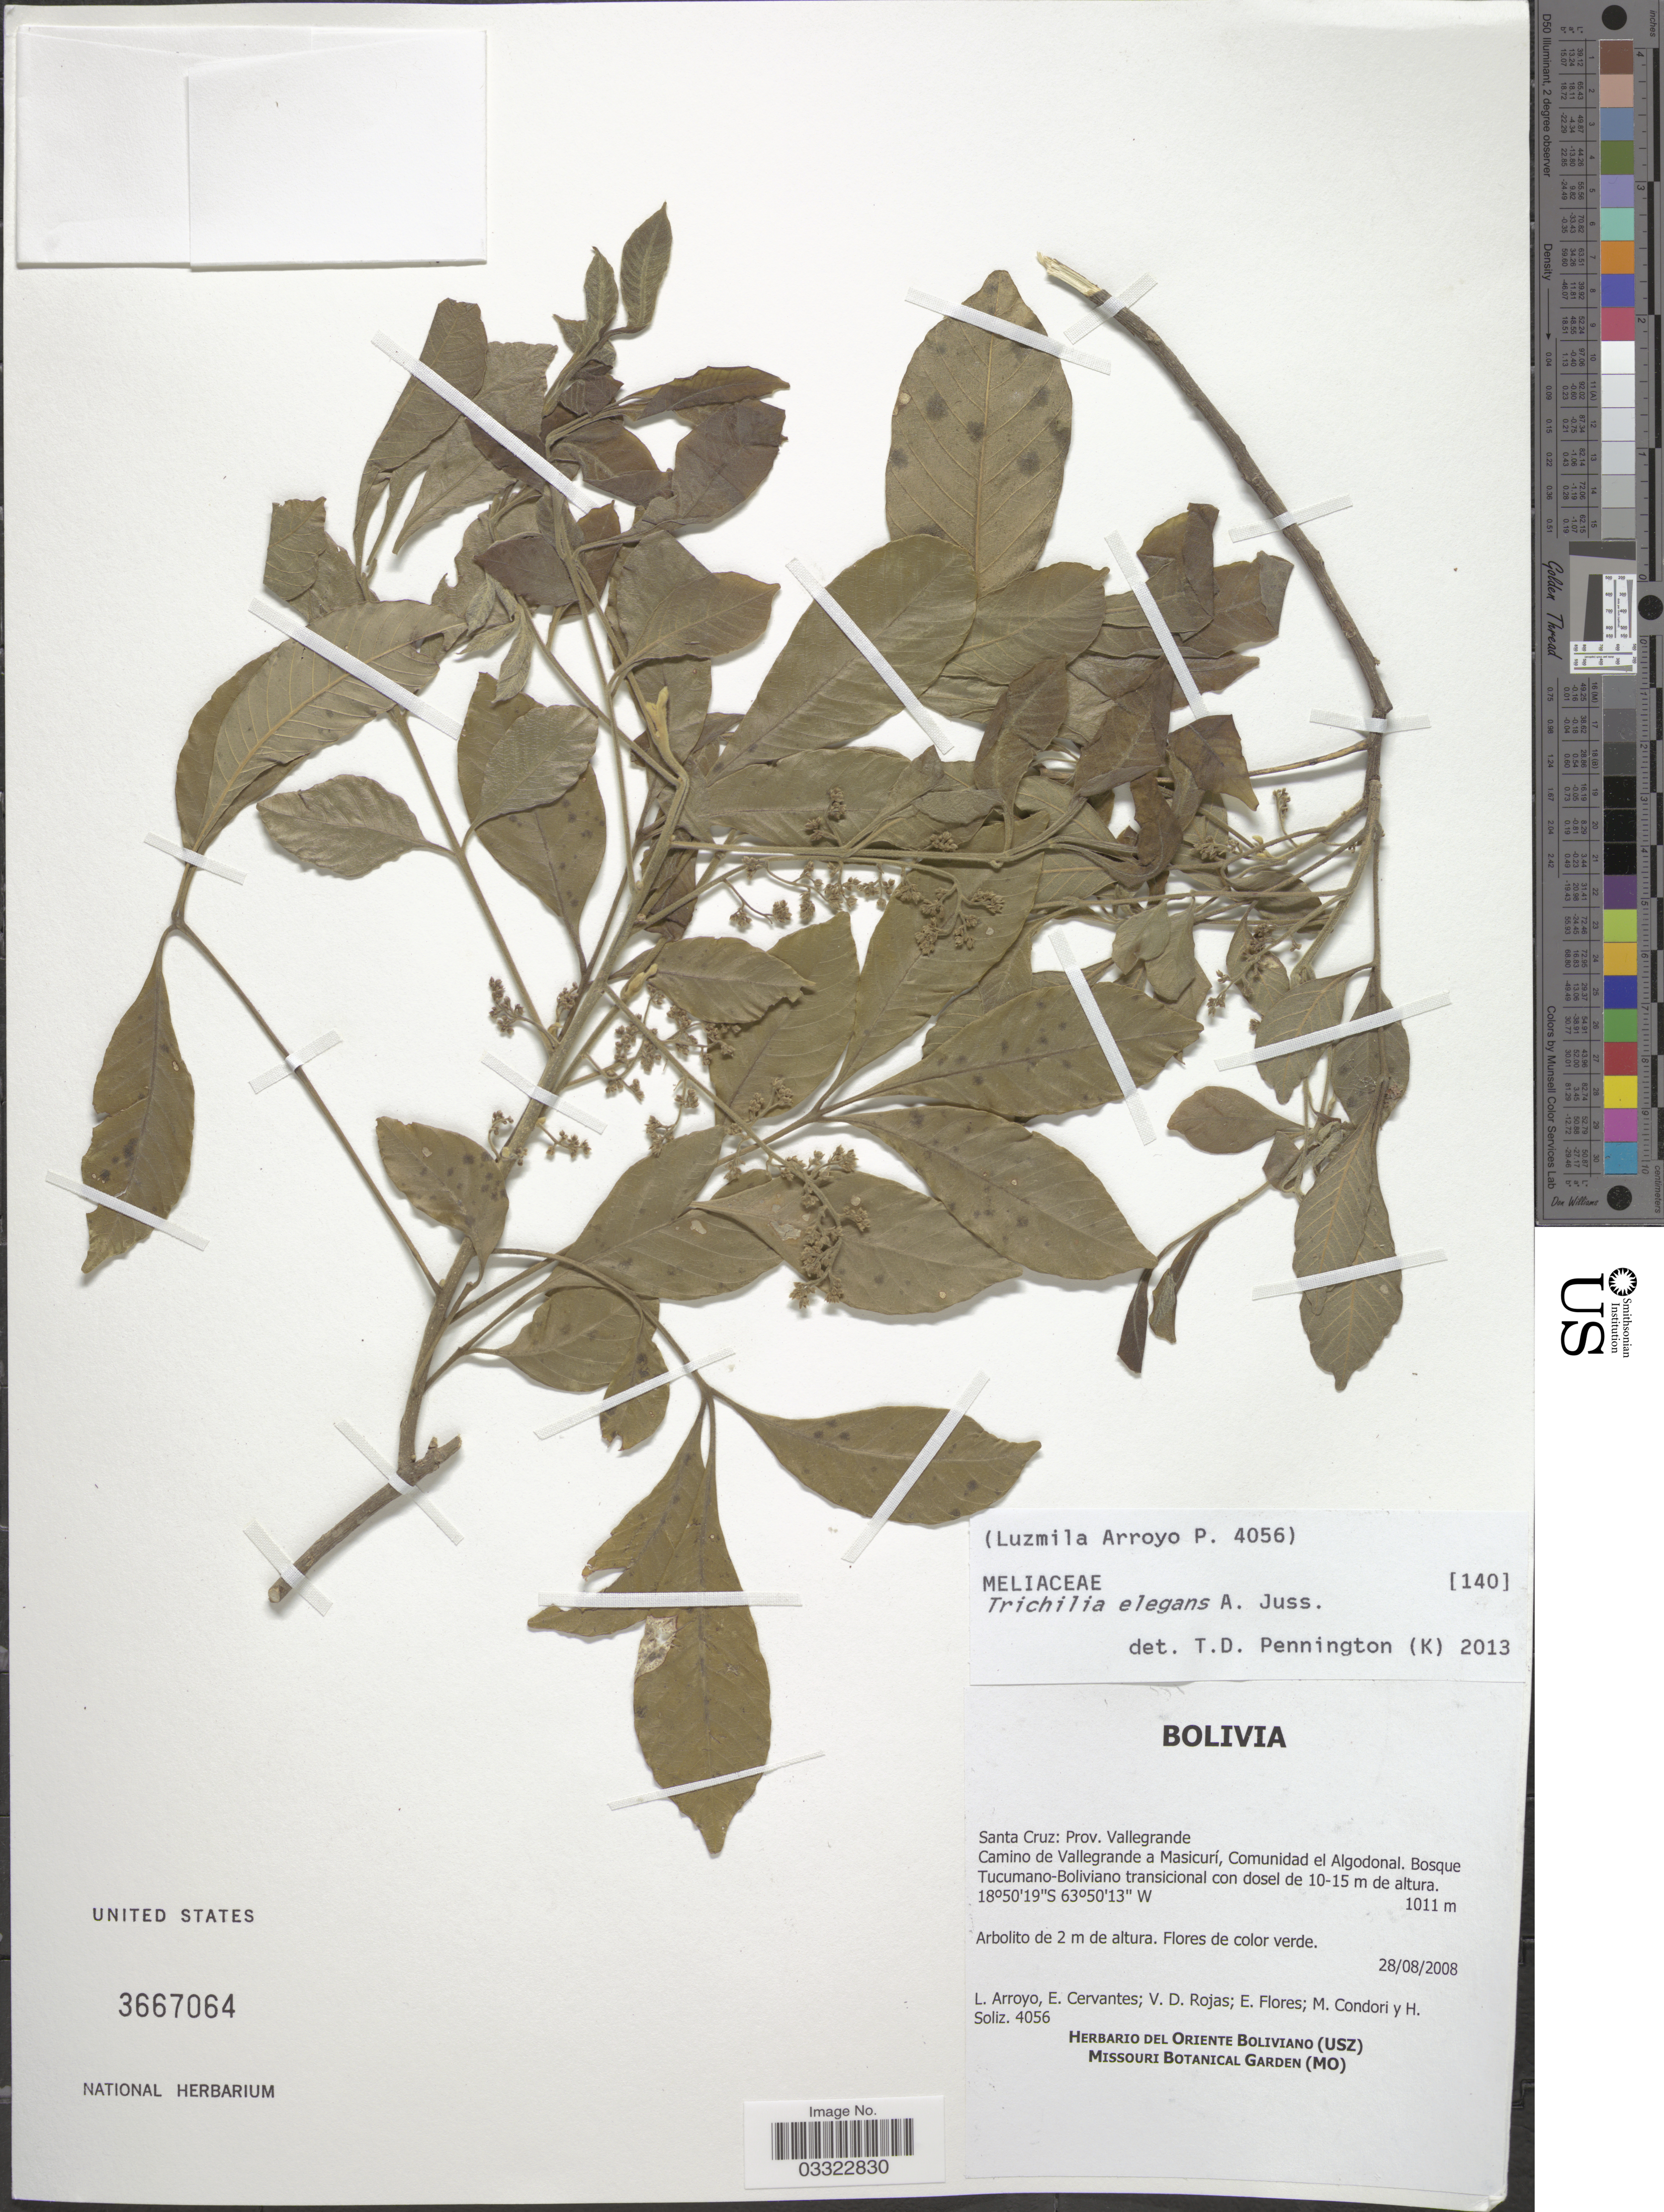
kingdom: Plantae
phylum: Tracheophyta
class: Magnoliopsida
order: Sapindales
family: Meliaceae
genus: Trichilia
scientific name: Trichilia elegans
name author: A. Juss.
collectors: L. Arroyo, E. Cervantes, V. Rojas, E. Flores & et al.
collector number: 4056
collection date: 2008-08-28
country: Bolivia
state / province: Santa Cruz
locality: Prov. Vallegrande. Camino de Vallegrande a Masicurí, Comunidad el Algodonal. Bosque Tucumano-Boliviano transicional con dosel.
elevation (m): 1011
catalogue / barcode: US 3667064